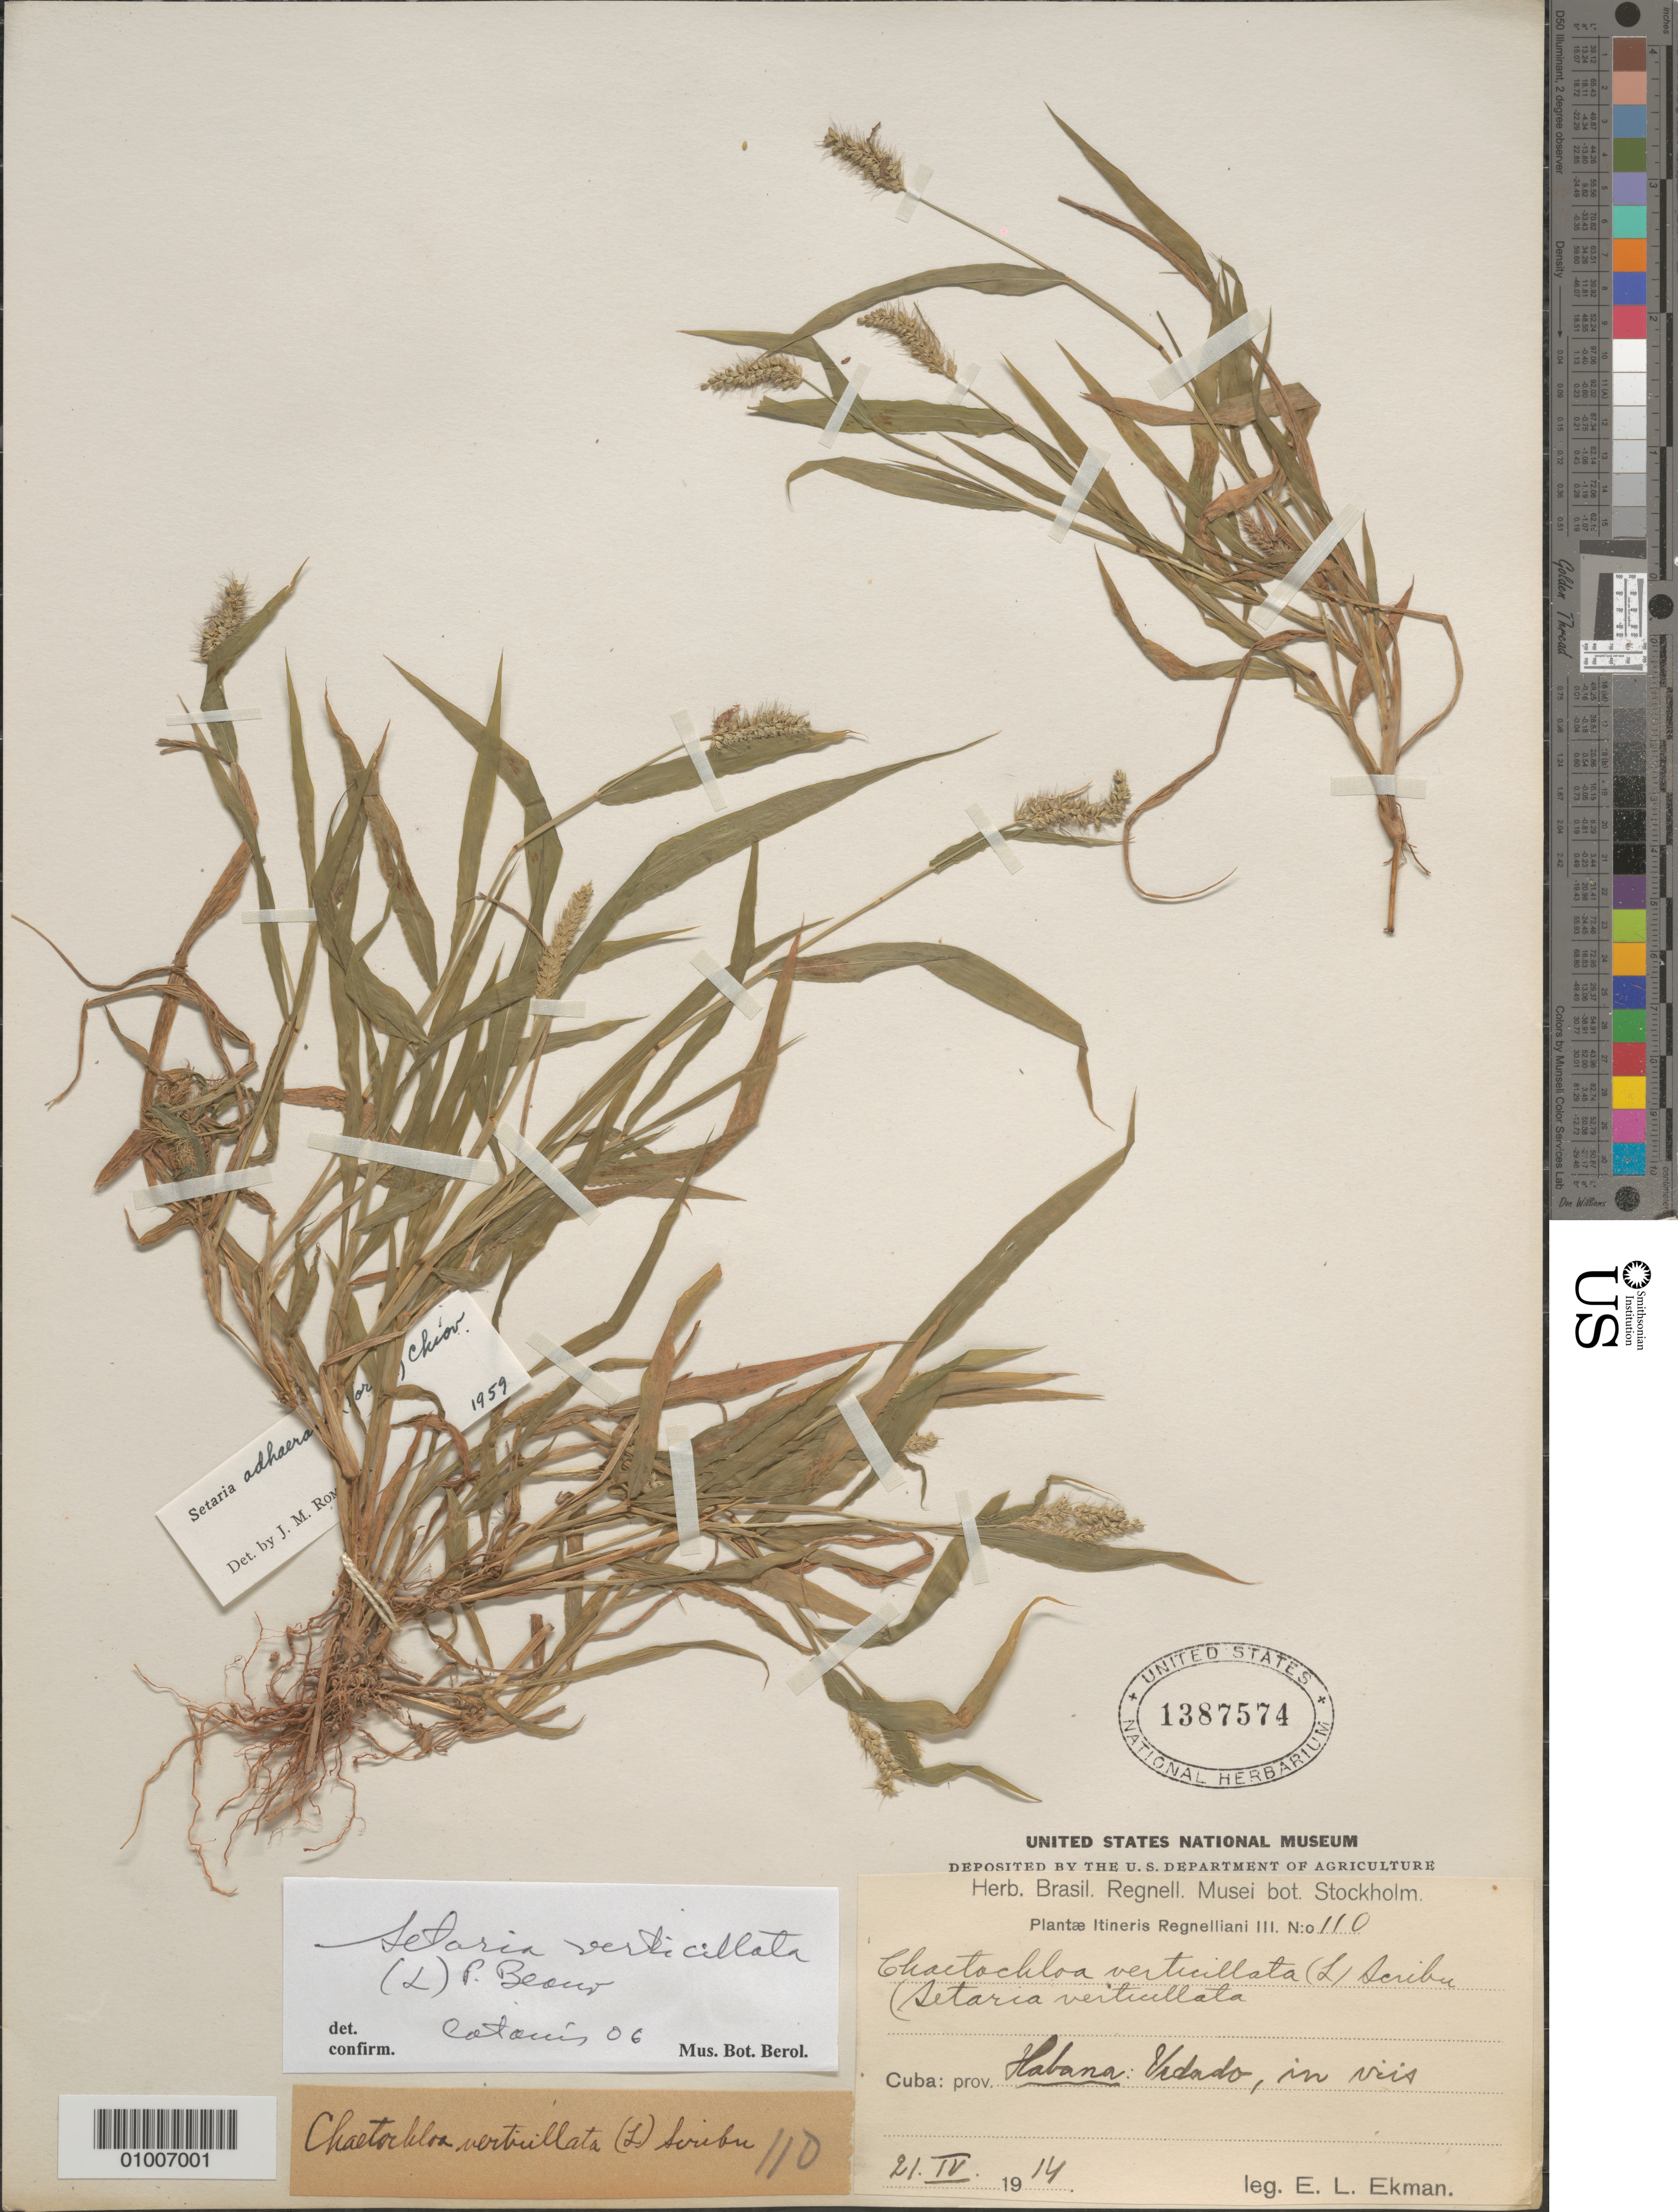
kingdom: Plantae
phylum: Tracheophyta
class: Liliopsida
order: Poales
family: Poaceae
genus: Setaria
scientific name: Setaria verticillata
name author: (L.) P. Beauv.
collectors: E. L. Ekman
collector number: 110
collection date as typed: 21 Sep 1914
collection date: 1914-09-21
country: Cuba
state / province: La Habana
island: Cuba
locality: Vedado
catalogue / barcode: US 1387574